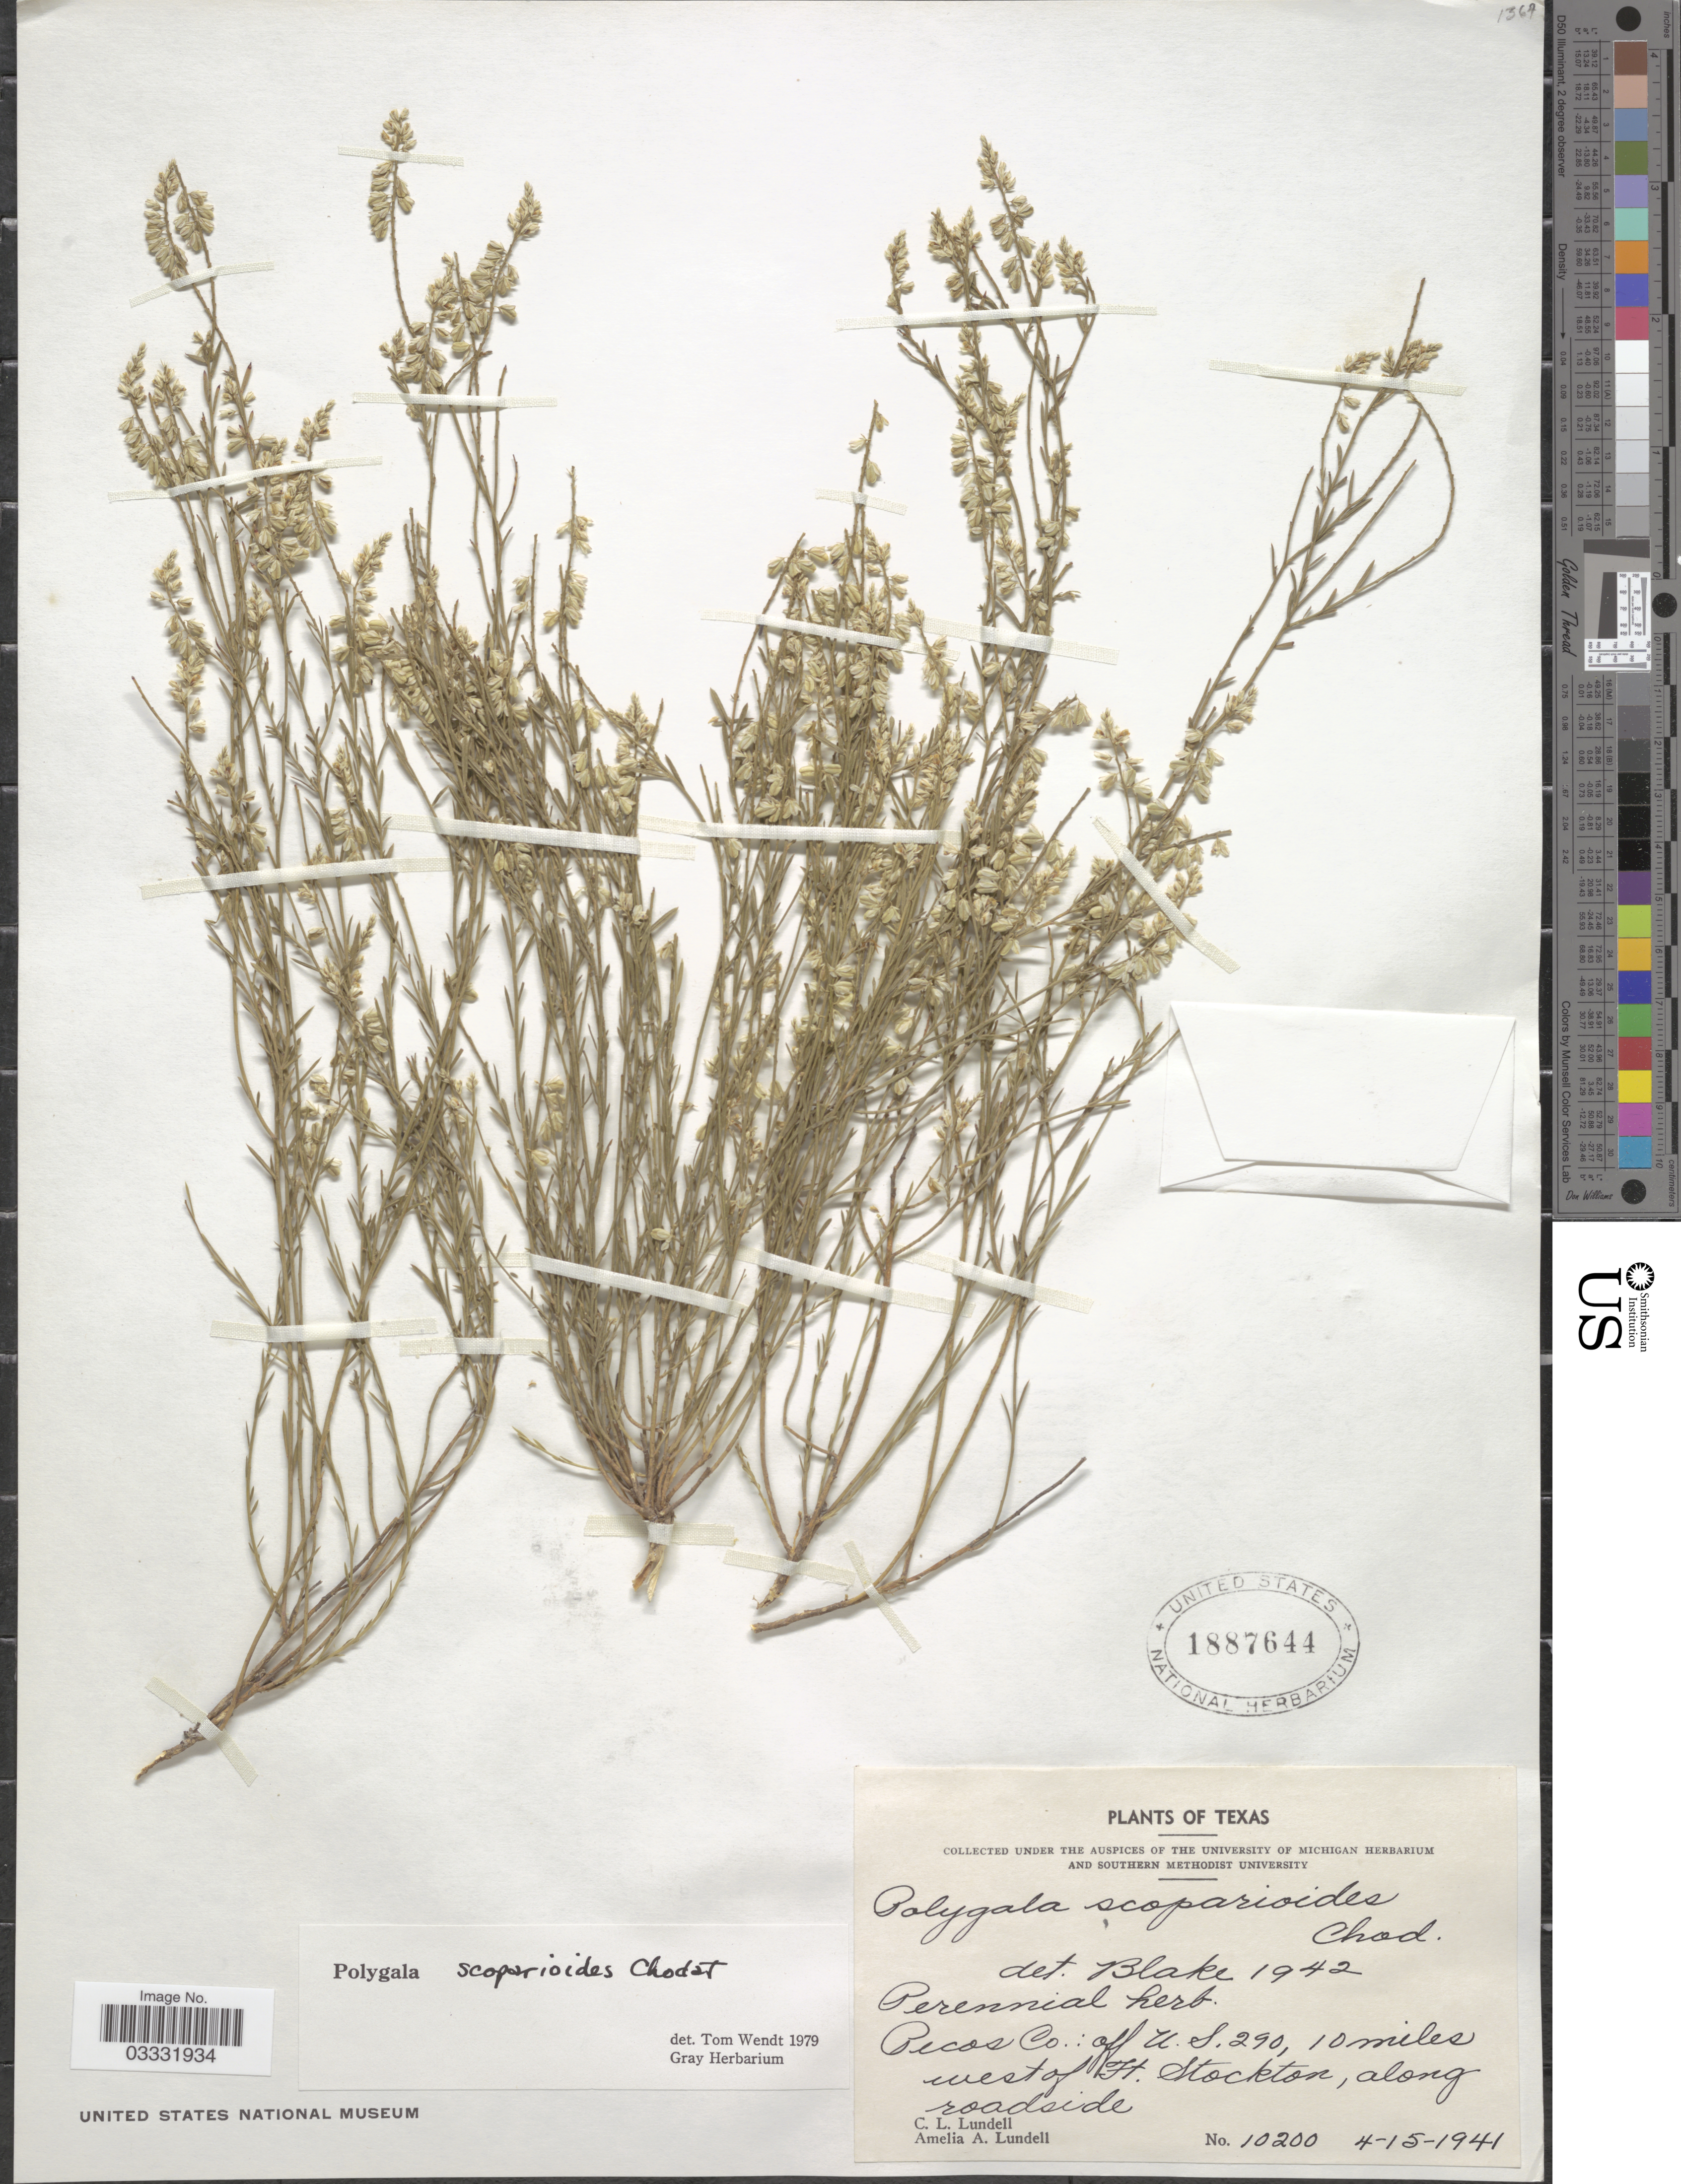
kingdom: Plantae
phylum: Tracheophyta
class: Magnoliopsida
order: Fabales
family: Polygalaceae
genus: Polygala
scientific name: Polygala scoparioides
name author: Chodat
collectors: C. L. Lundell & A. A. Lundell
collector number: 10200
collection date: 1941-04-15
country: United States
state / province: Texas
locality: Pecos Co.: off U.S. 290, 10 miles west of Ft. Stockton, along roadside.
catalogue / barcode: US 1887644